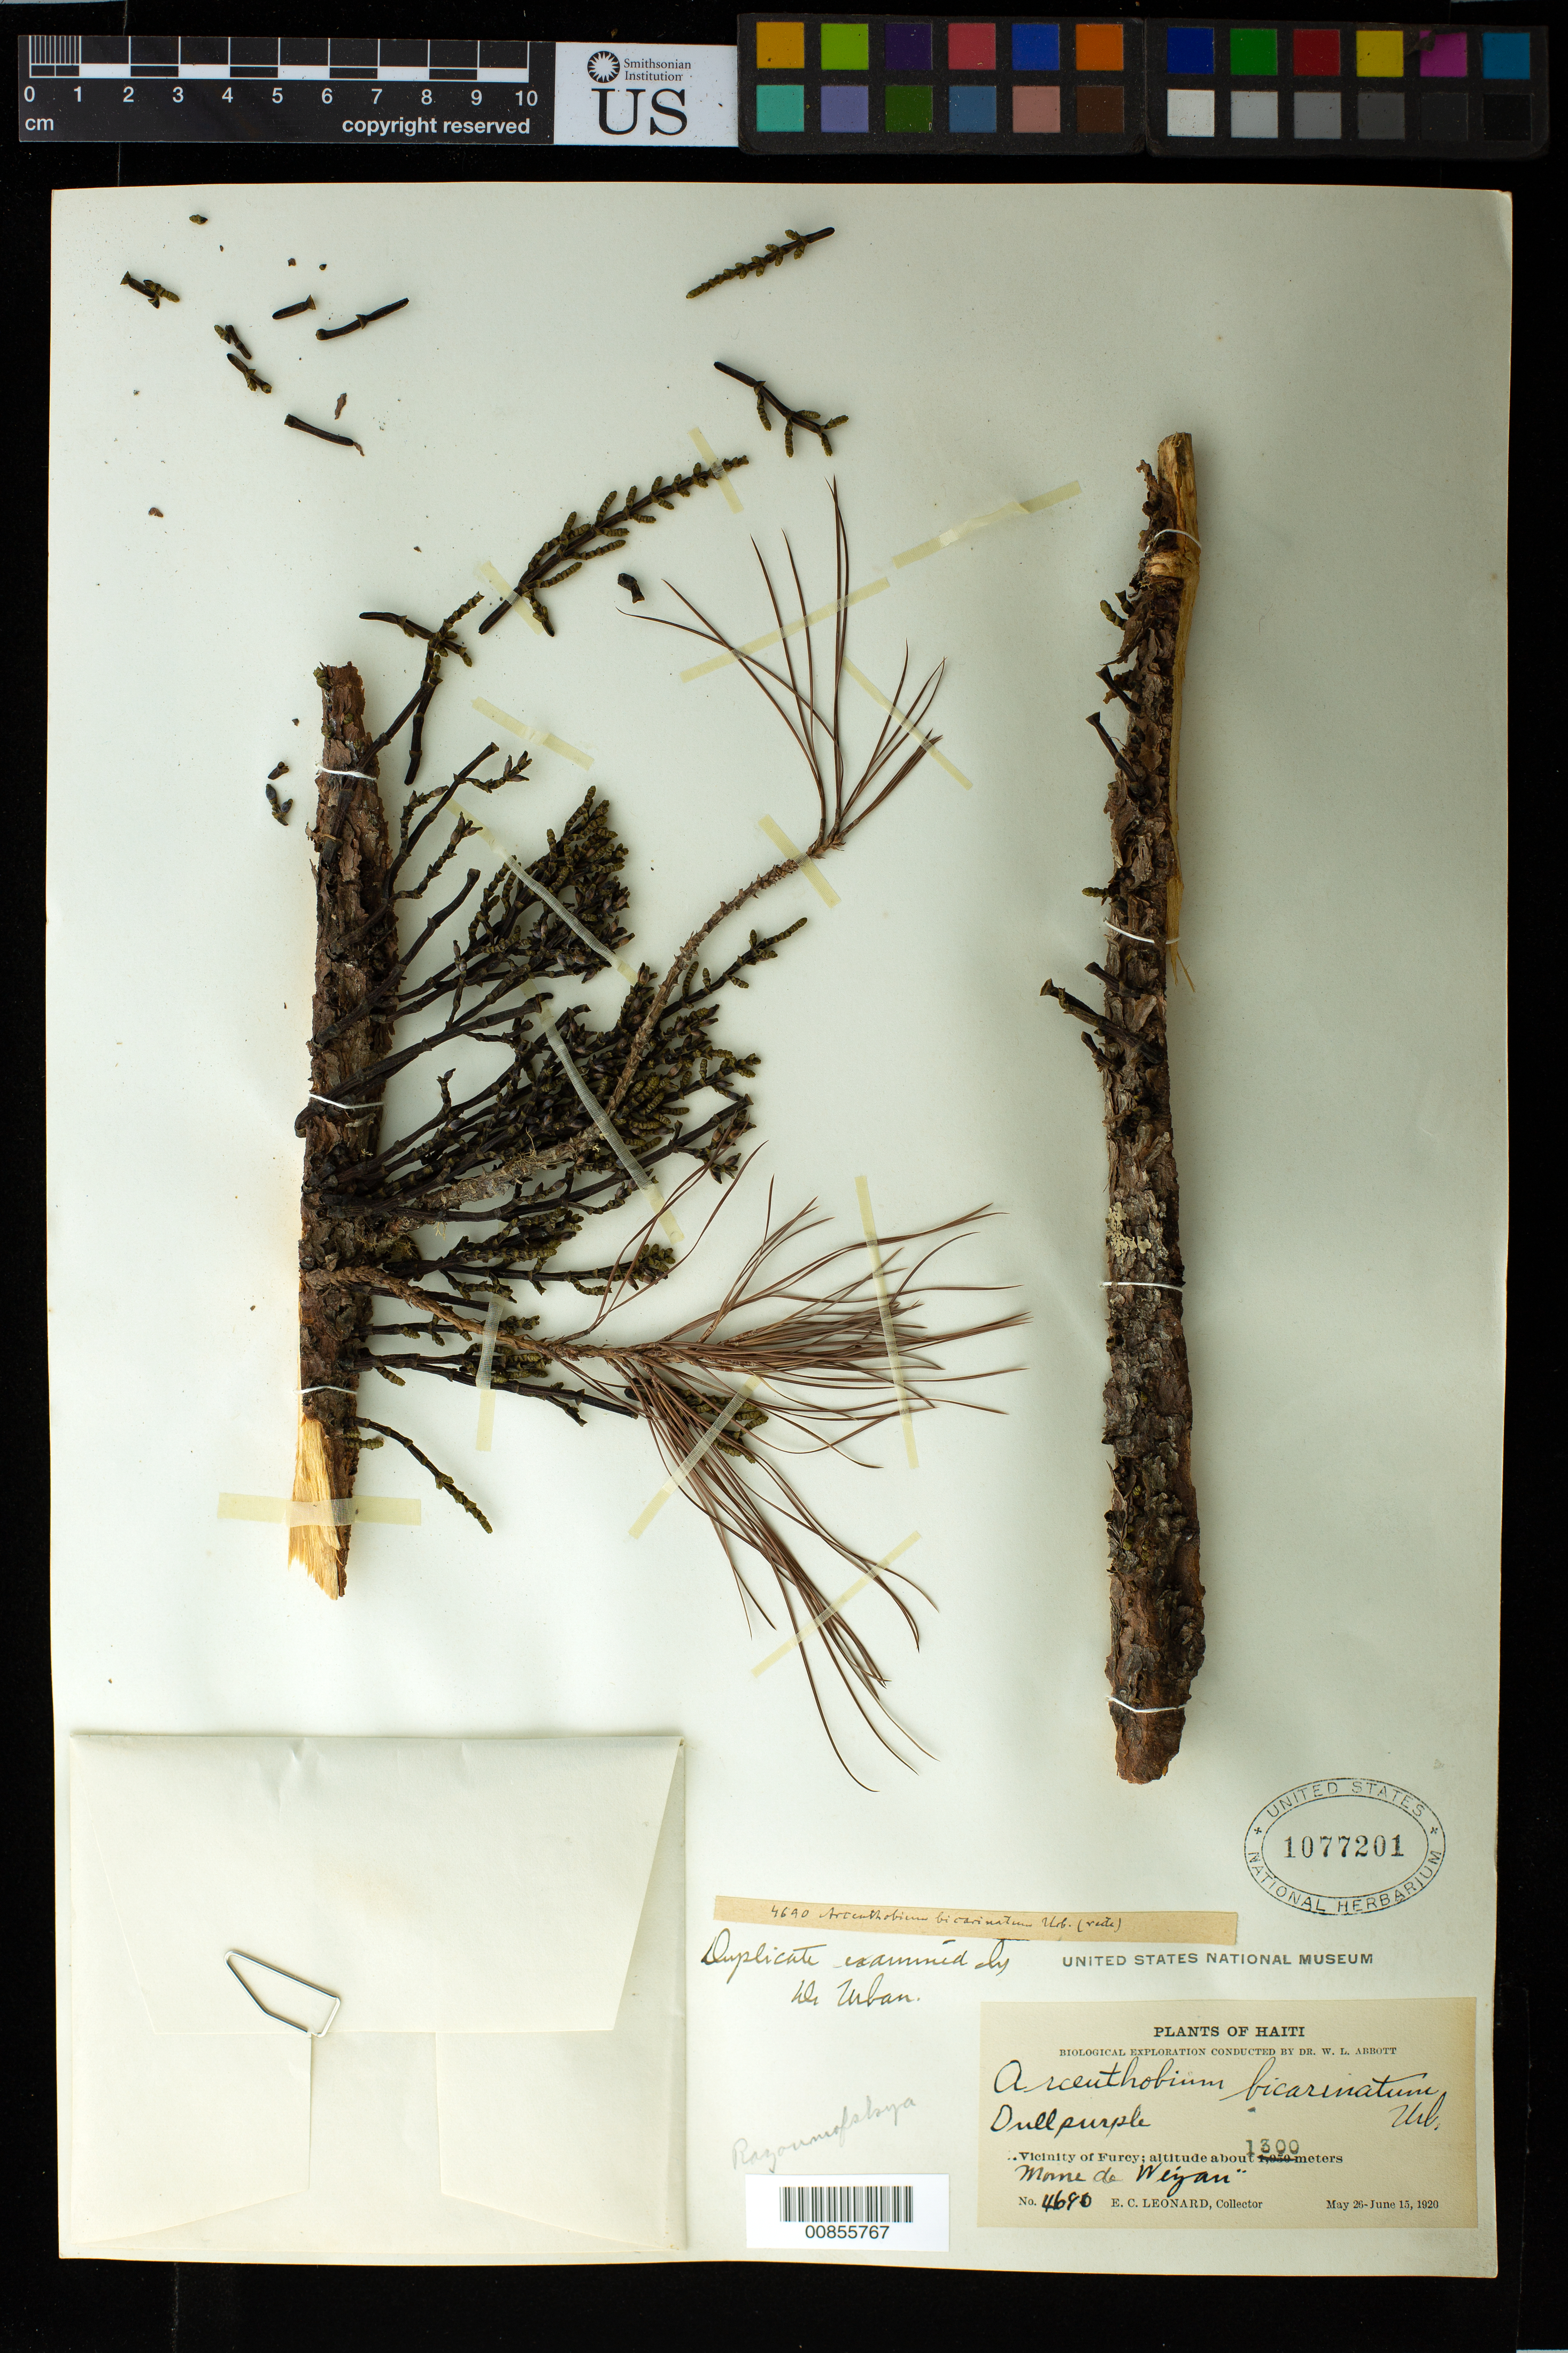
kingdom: Plantae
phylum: Tracheophyta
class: Magnoliopsida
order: Santalales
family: Viscaceae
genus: Arceuthobium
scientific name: Arceuthobium bicarinatum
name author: Urb.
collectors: E. C. Leonard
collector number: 4690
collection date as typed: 26 May 1920 to 15 Jun 1920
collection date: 1920-05-26/1920-06-15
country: Haiti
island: Hispaniola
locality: Vicinity of Furcy. "Morne de Wéyan"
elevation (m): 1300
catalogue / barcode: US 1077201